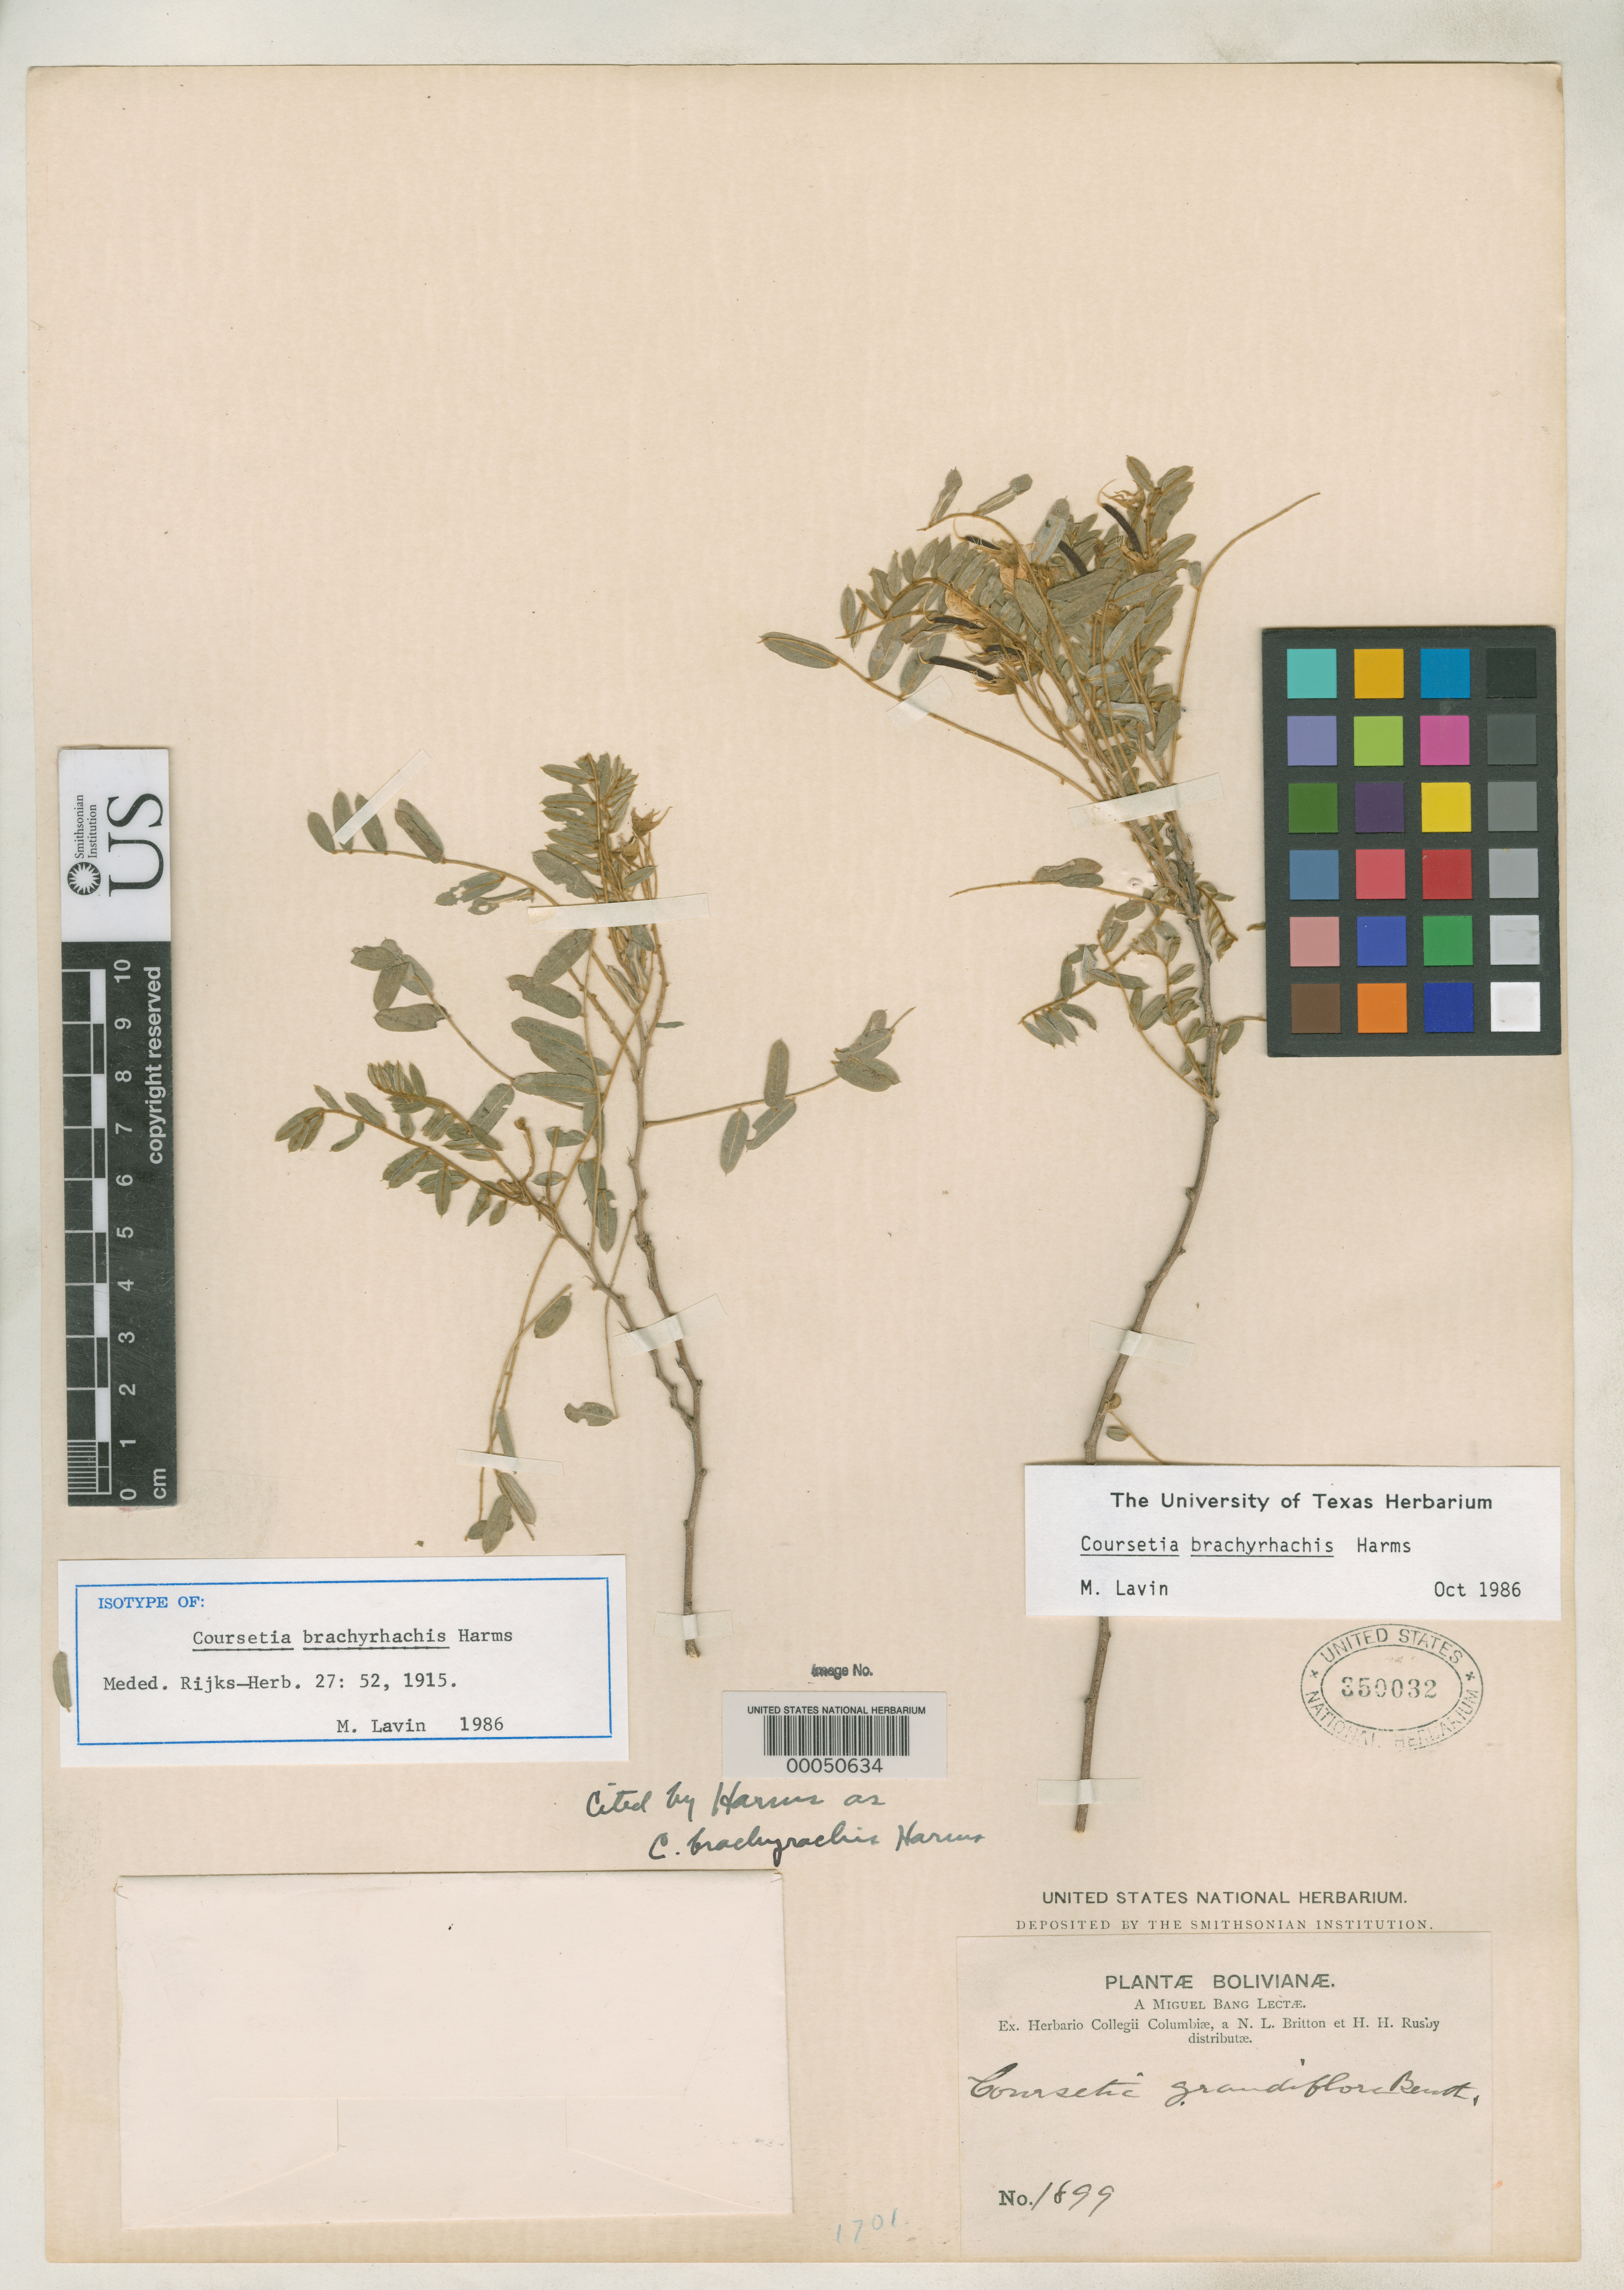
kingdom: Plantae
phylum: Tracheophyta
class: Magnoliopsida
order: Fabales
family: Fabaceae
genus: Coursetia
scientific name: Coursetia brachyrhachis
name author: Harms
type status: Isotype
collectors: M. Bang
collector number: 1899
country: Bolivia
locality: Quebrada de Charagua.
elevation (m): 900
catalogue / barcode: US 350032